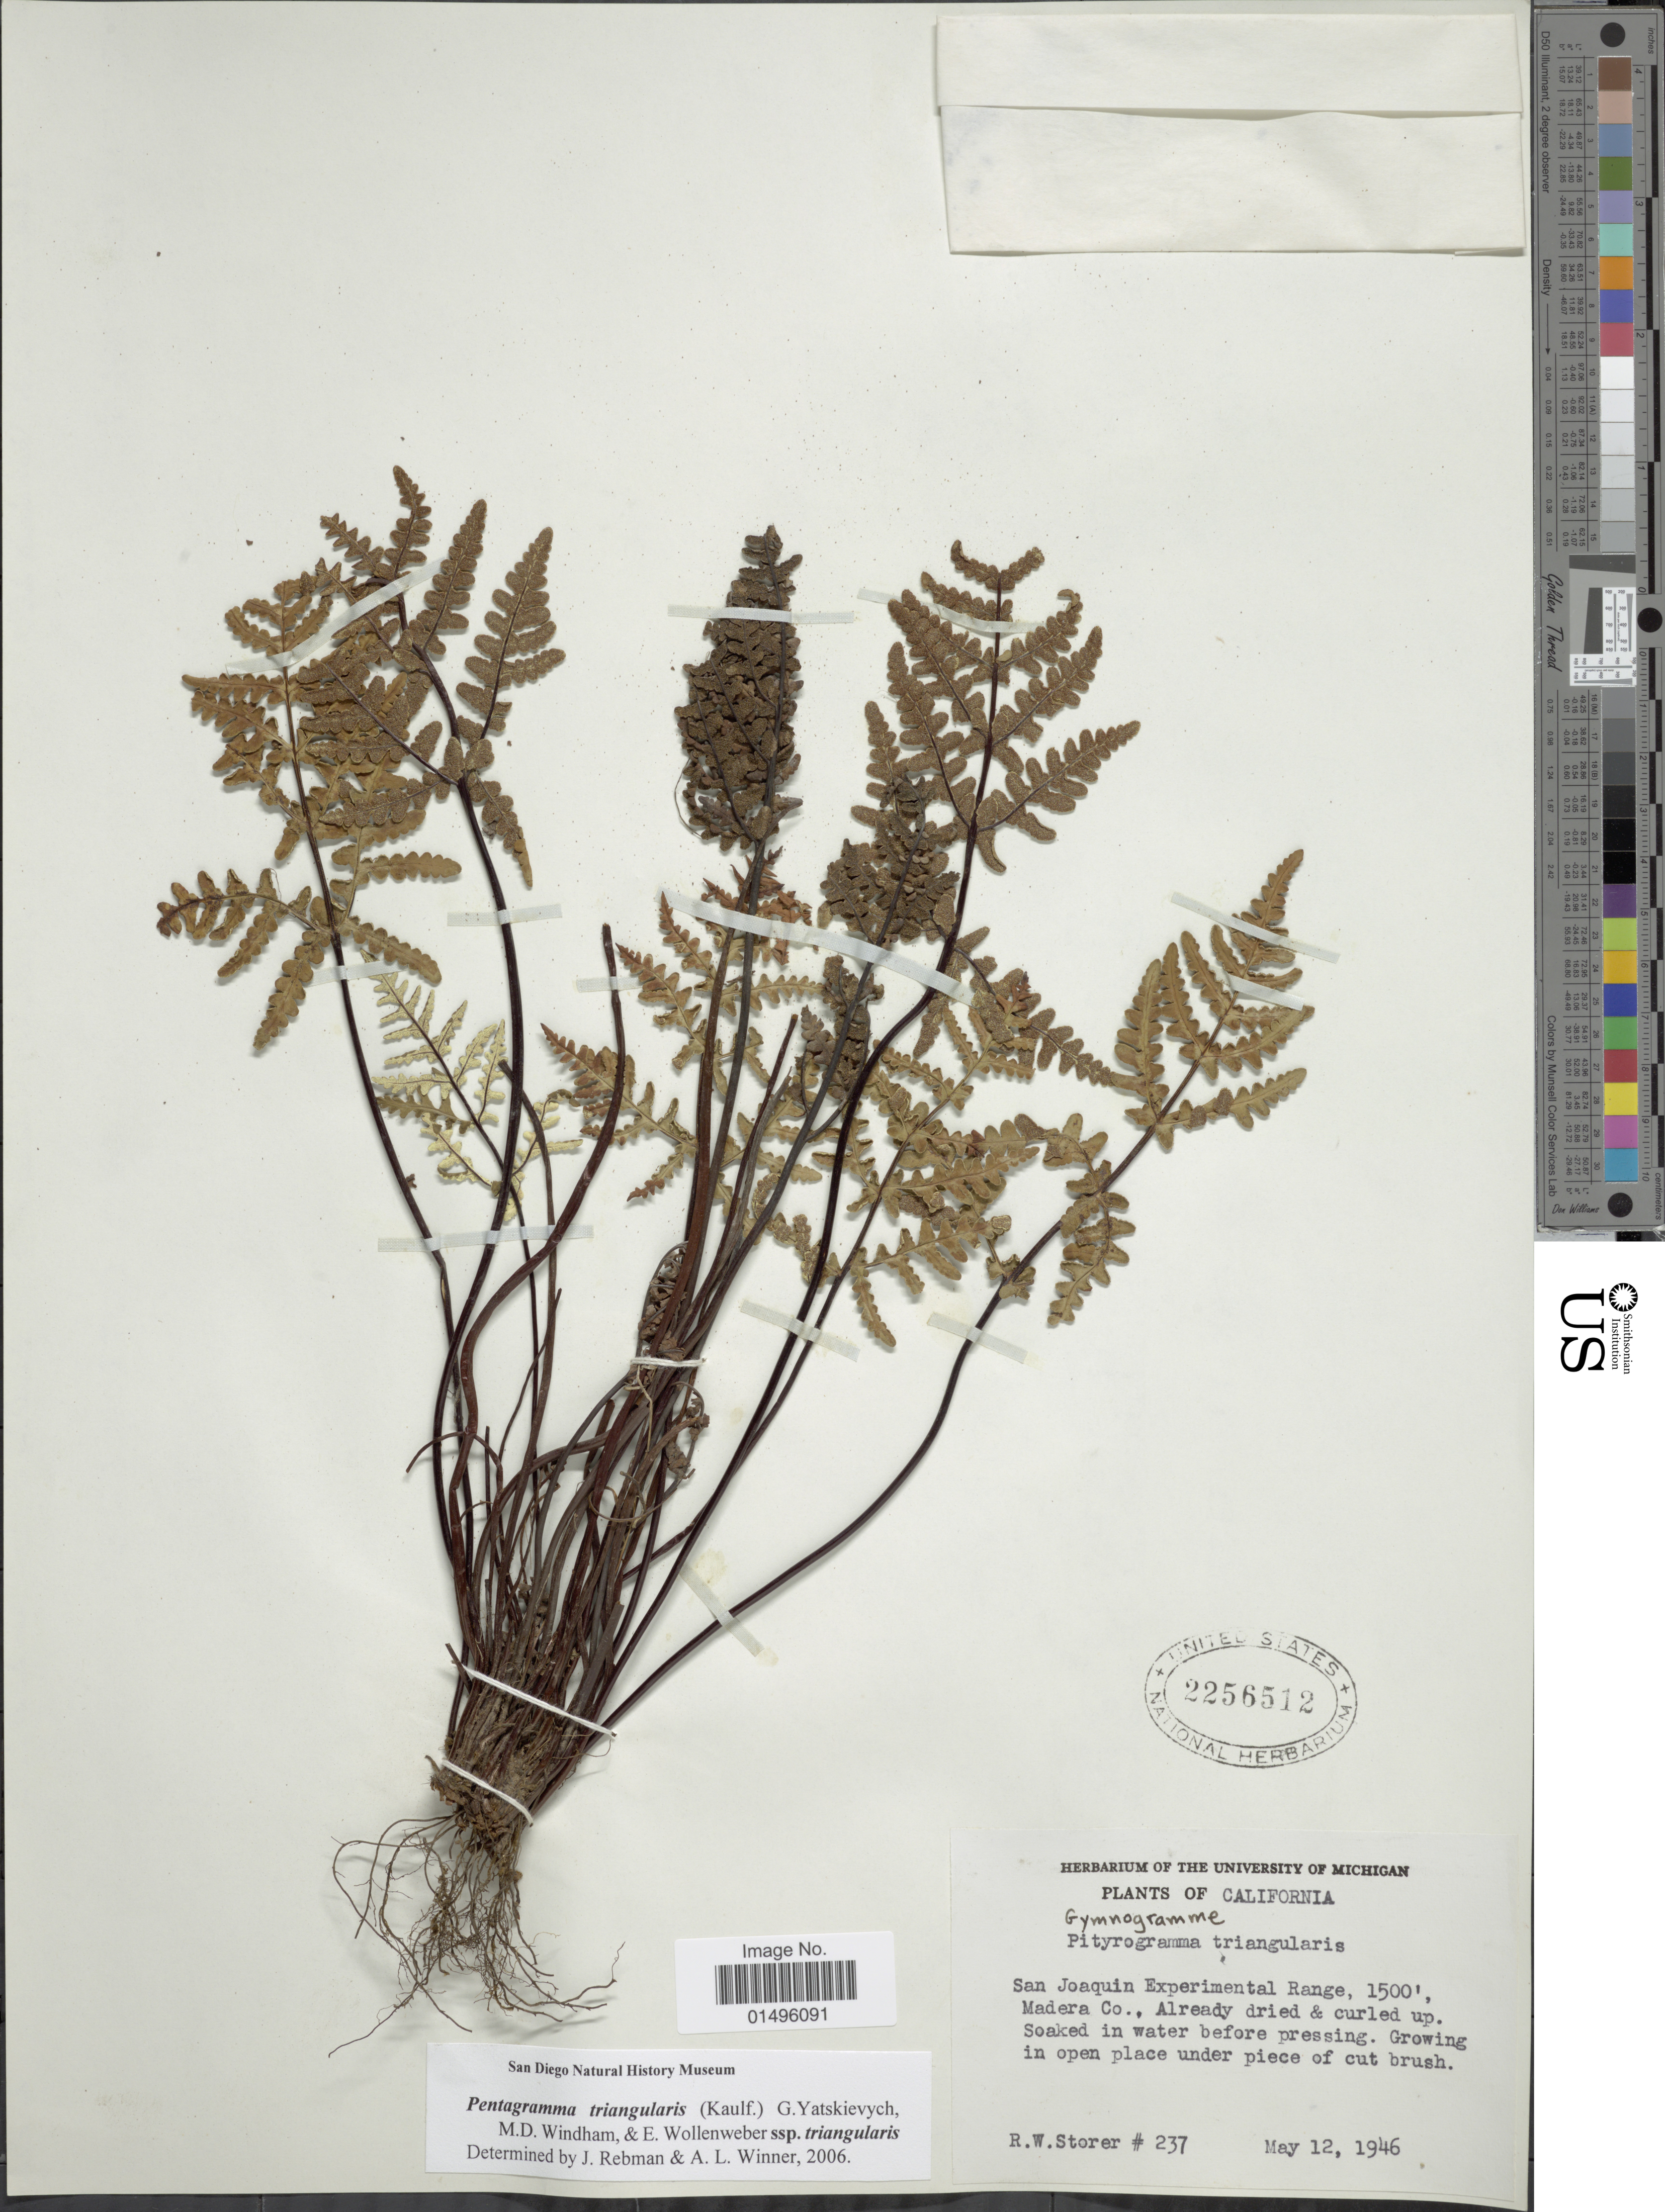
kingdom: Plantae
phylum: Tracheophyta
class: Polypodiopsida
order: Polypodiales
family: Pteridaceae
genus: Pentagramma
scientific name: Pentagramma triangularis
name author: (Kaulf.) Yatsk. et al.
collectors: R. Storer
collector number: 237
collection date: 1946-05-12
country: United States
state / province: California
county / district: Madera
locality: California, San Joaquin Experimental Range, Madera Co.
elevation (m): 457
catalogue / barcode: US 2256512